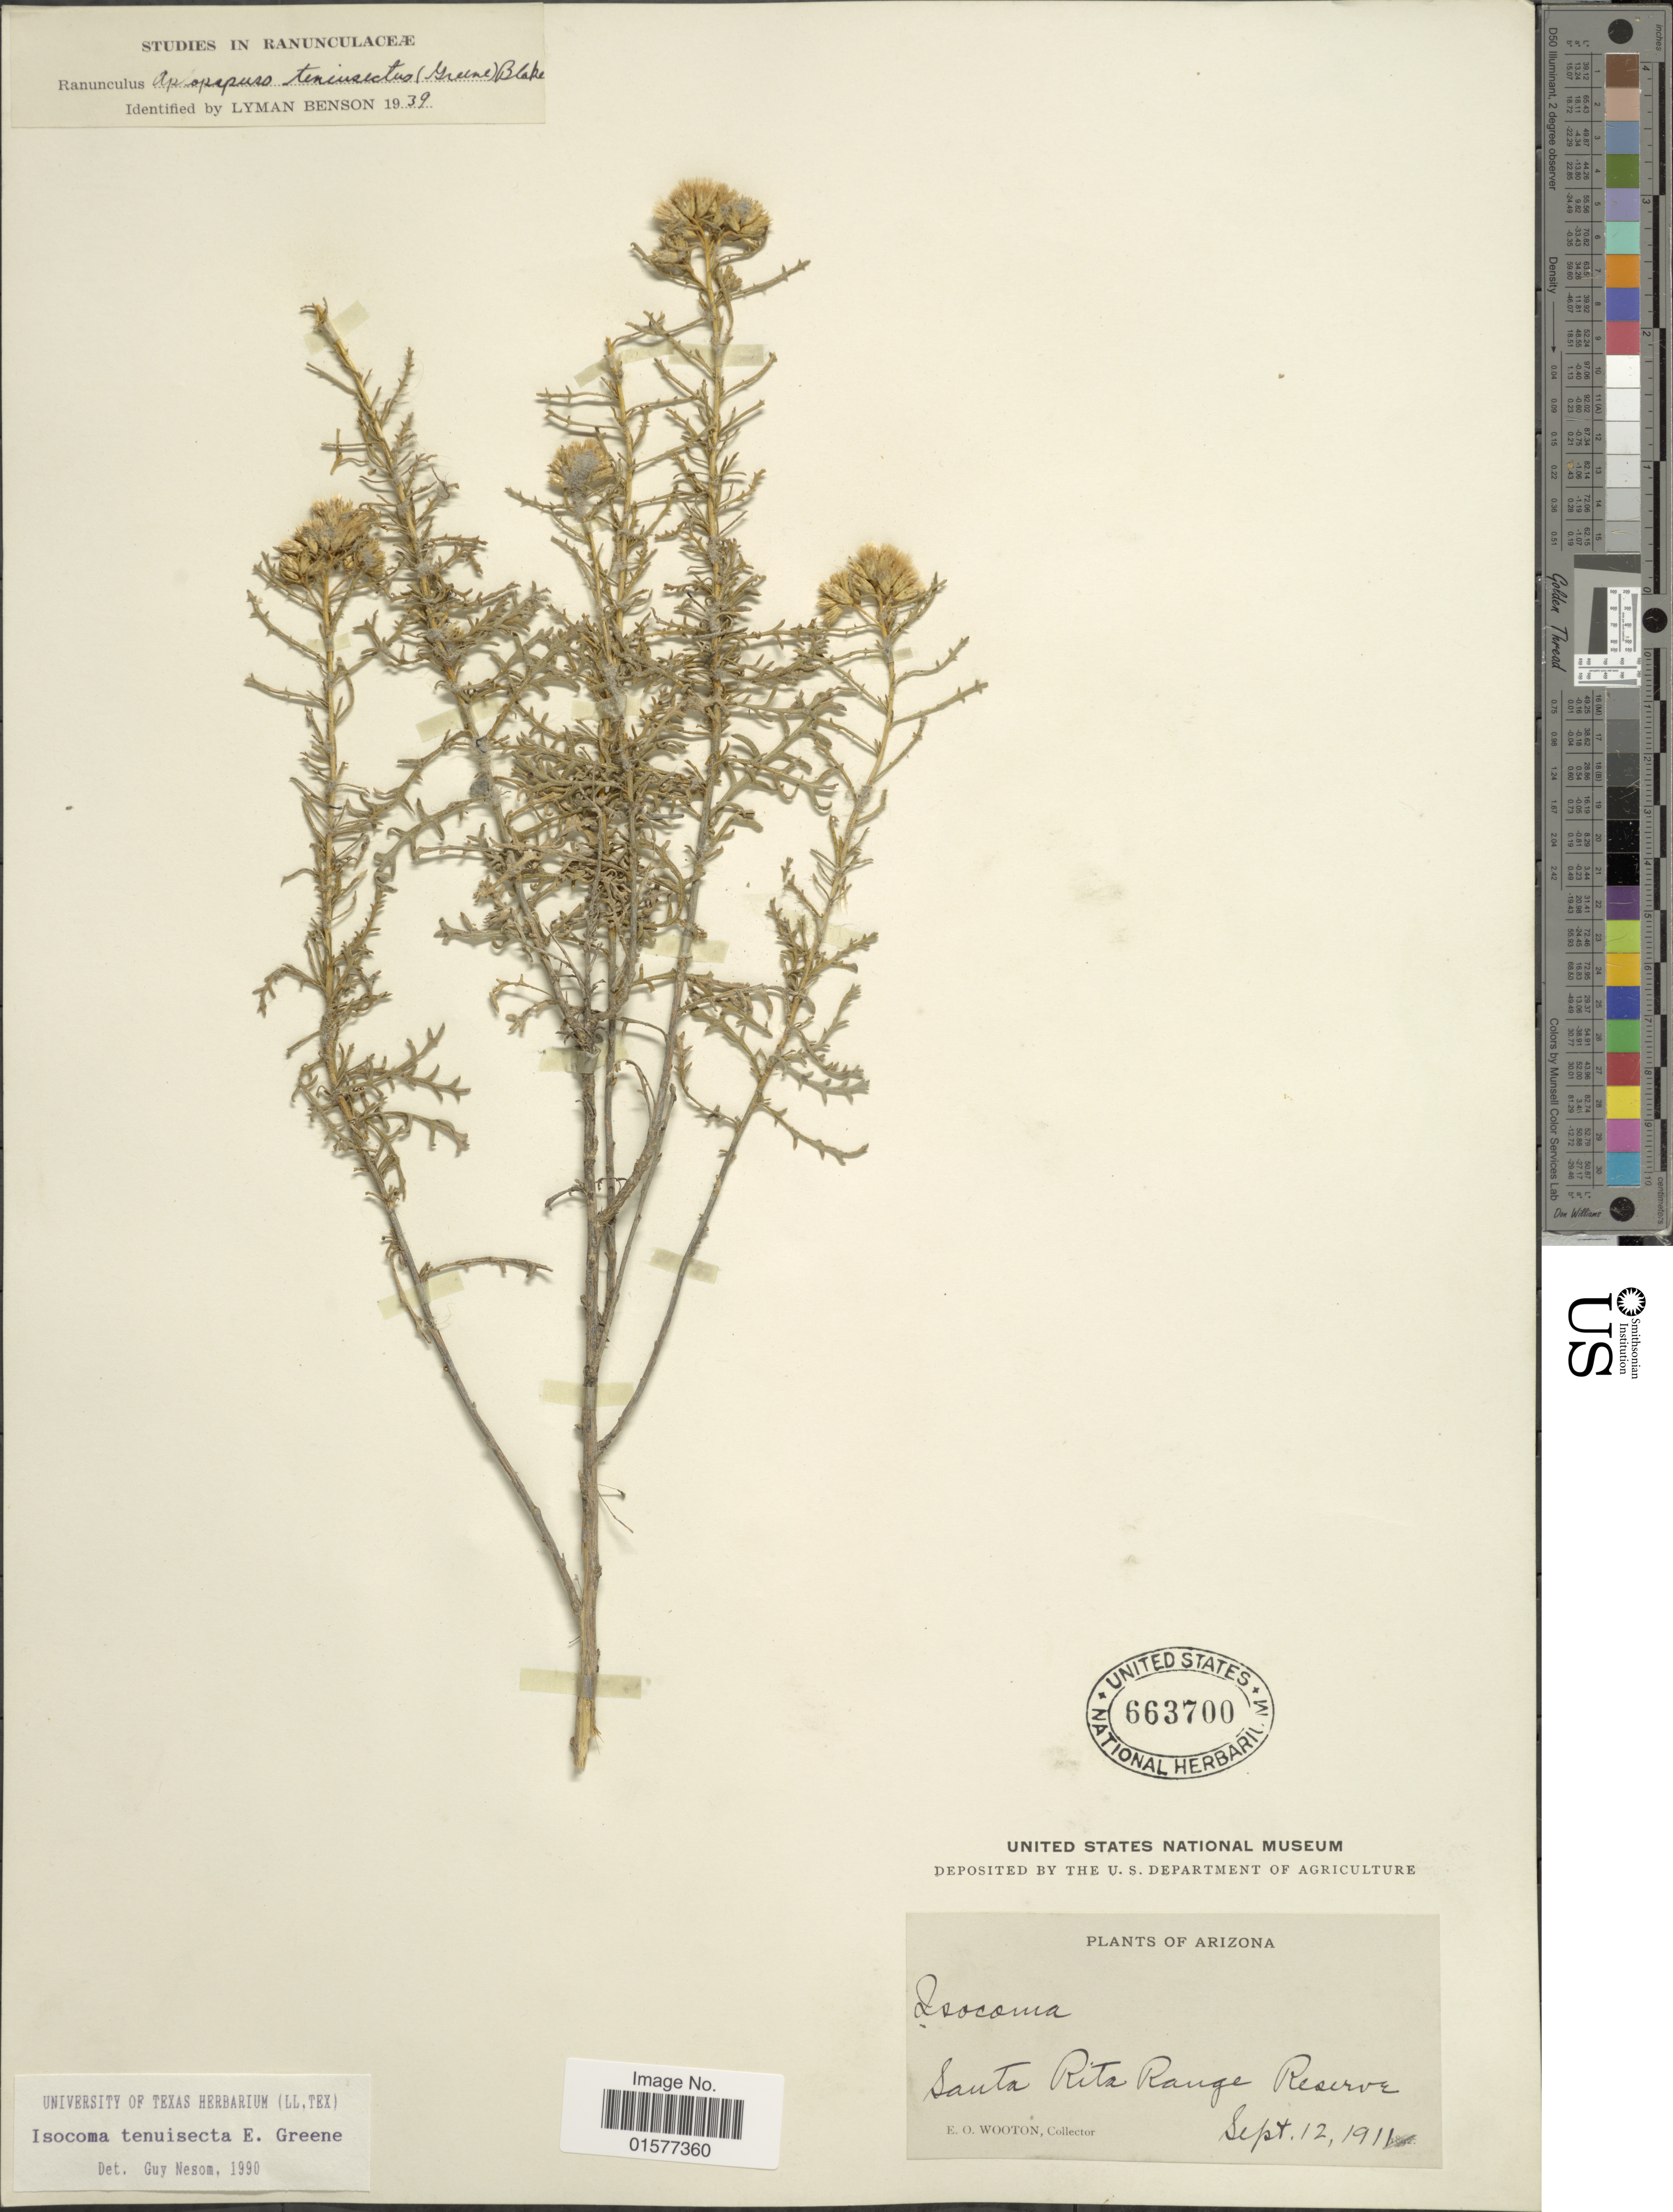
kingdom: Plantae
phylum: Tracheophyta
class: Magnoliopsida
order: Asterales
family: Asteraceae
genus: Isocoma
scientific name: Isocoma tenuisecta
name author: Greene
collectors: E. O. Wooton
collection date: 1911-09-12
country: United States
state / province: Arizona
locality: Santa Rita Range Reserve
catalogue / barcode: US 663700